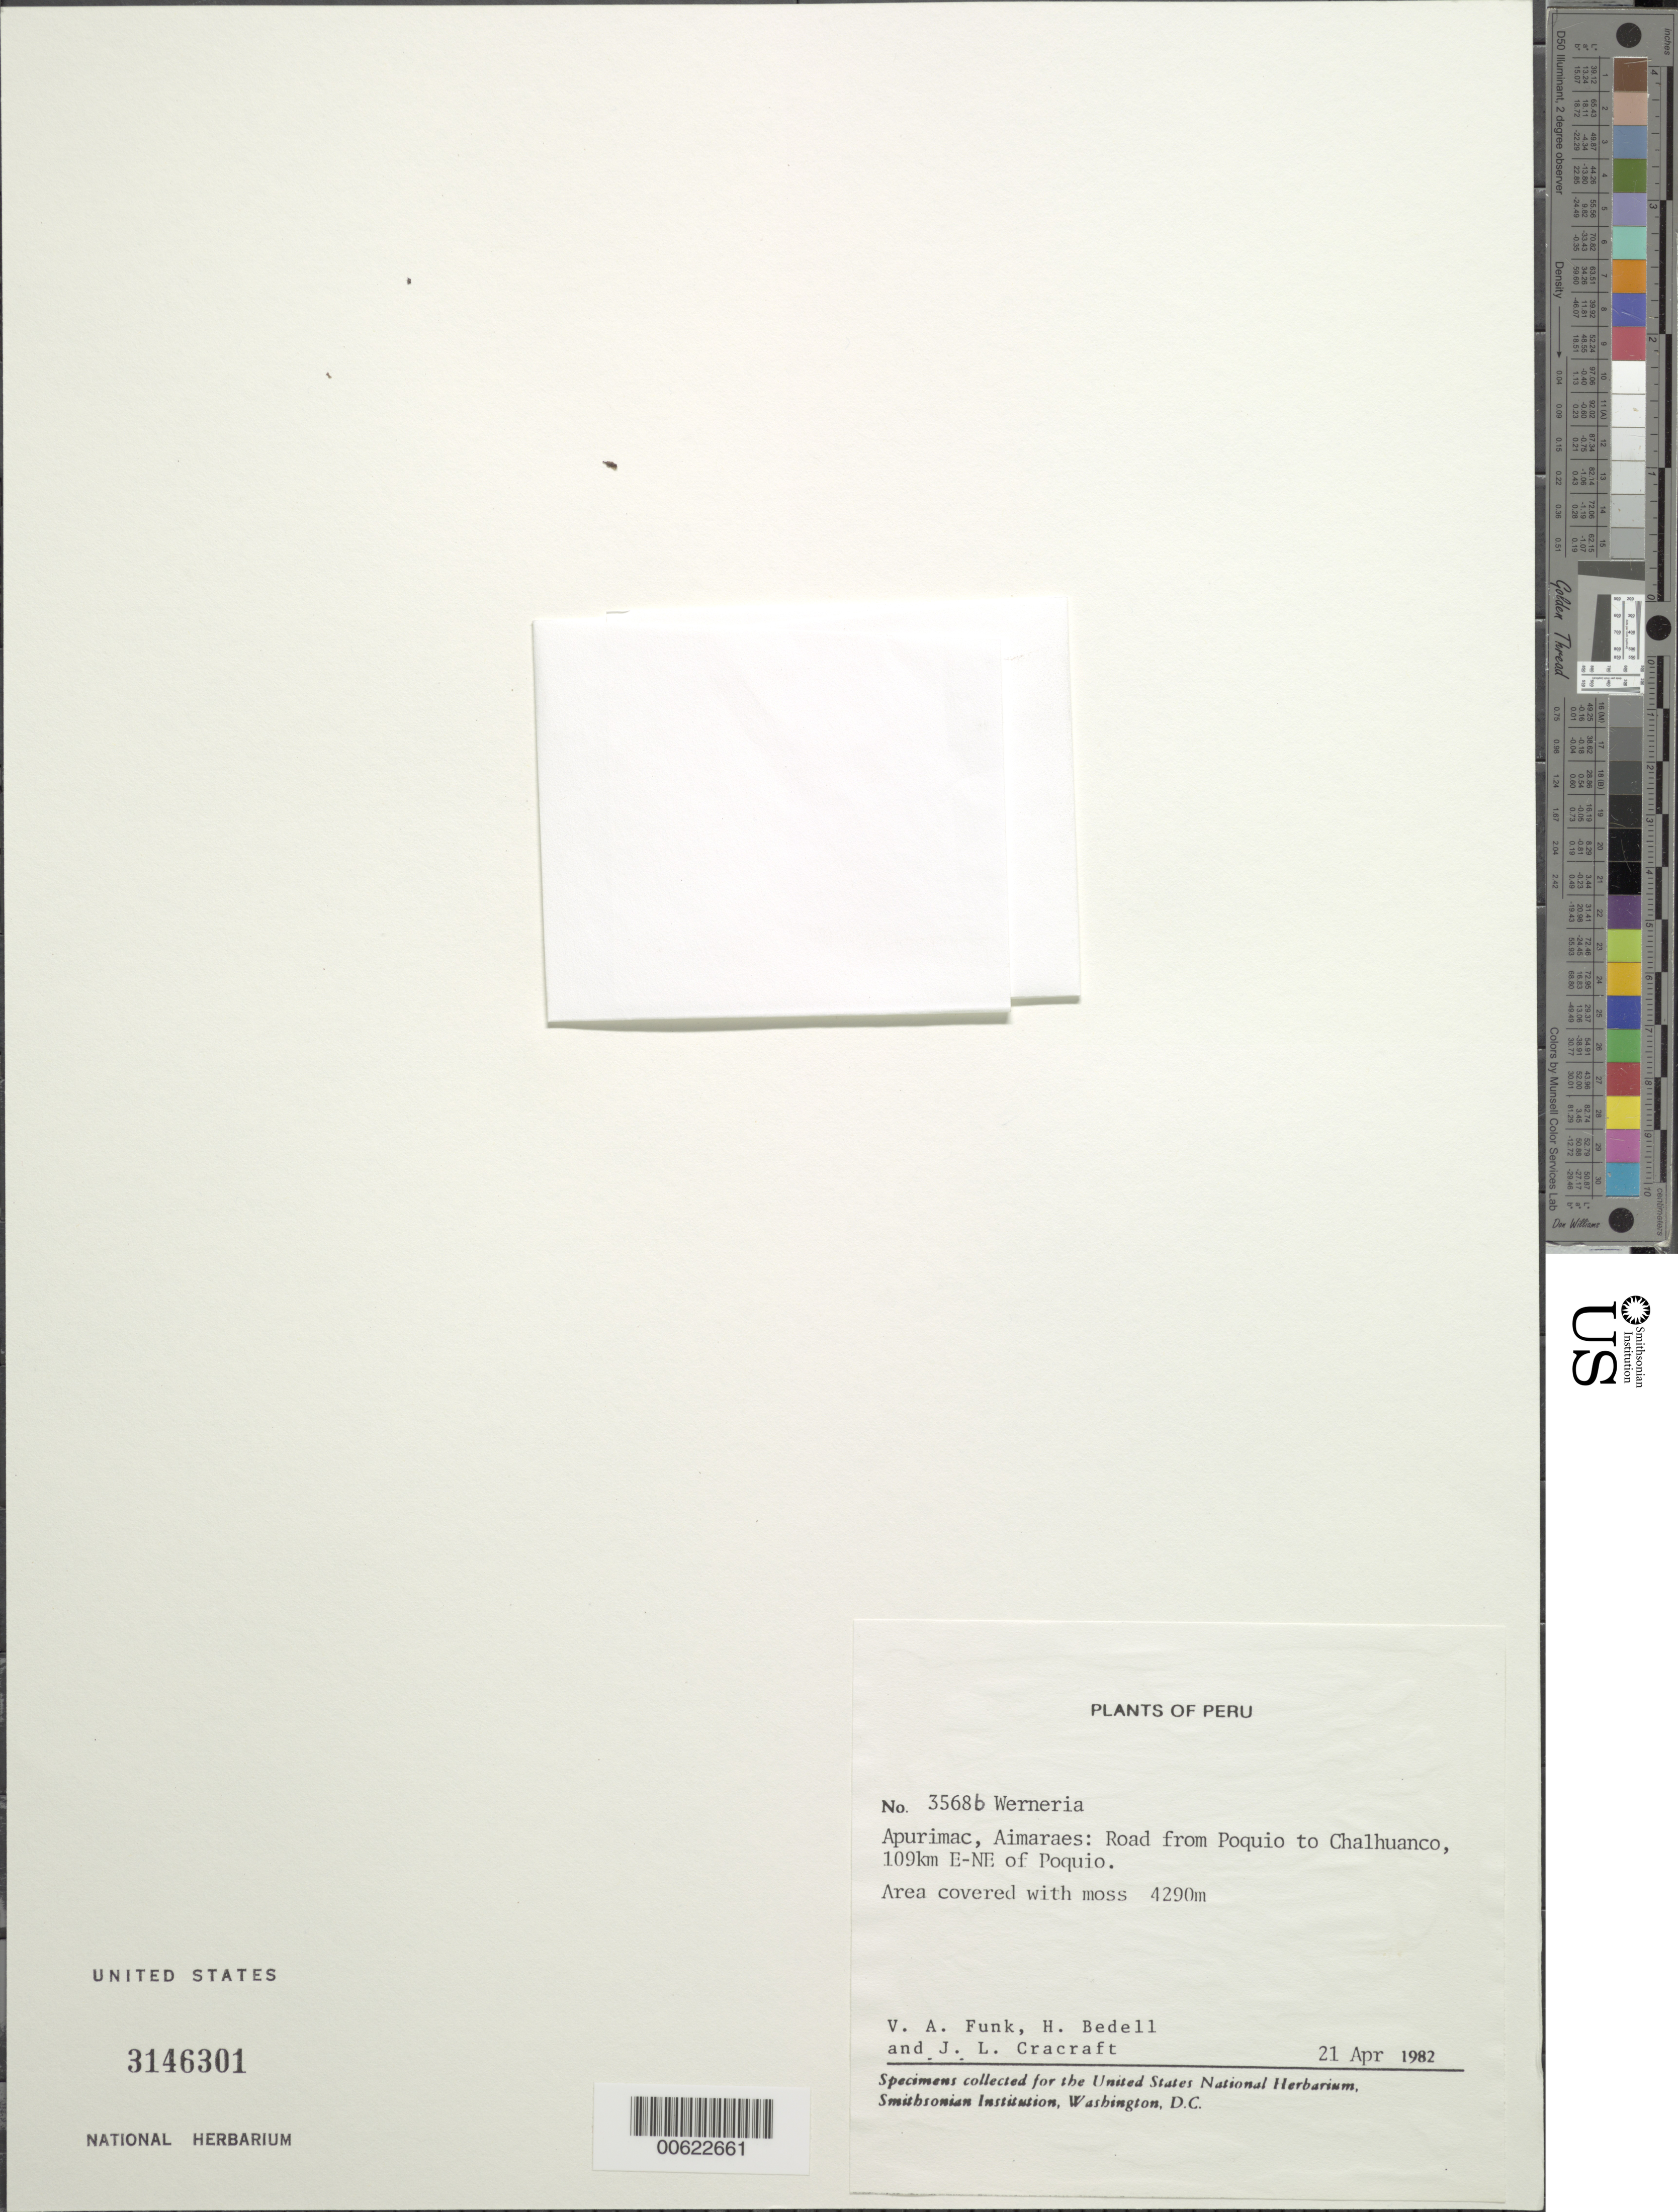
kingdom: Plantae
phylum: Tracheophyta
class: Magnoliopsida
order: Asterales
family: Asteraceae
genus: Werneria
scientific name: Werneria pectinata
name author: Lingelsh.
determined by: Funk, Vicki A., (BOT), Smithsonian Institution - National Museum of Natural History (UNITED STATES)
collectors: V. Funk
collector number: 3568b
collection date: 1982-04-21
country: Peru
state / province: Apurímac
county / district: Aymaraes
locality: Poquio to Chalhuanco, 109 km ENE of Poquio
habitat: Area covered with moss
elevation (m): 4290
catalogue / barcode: US 3146301